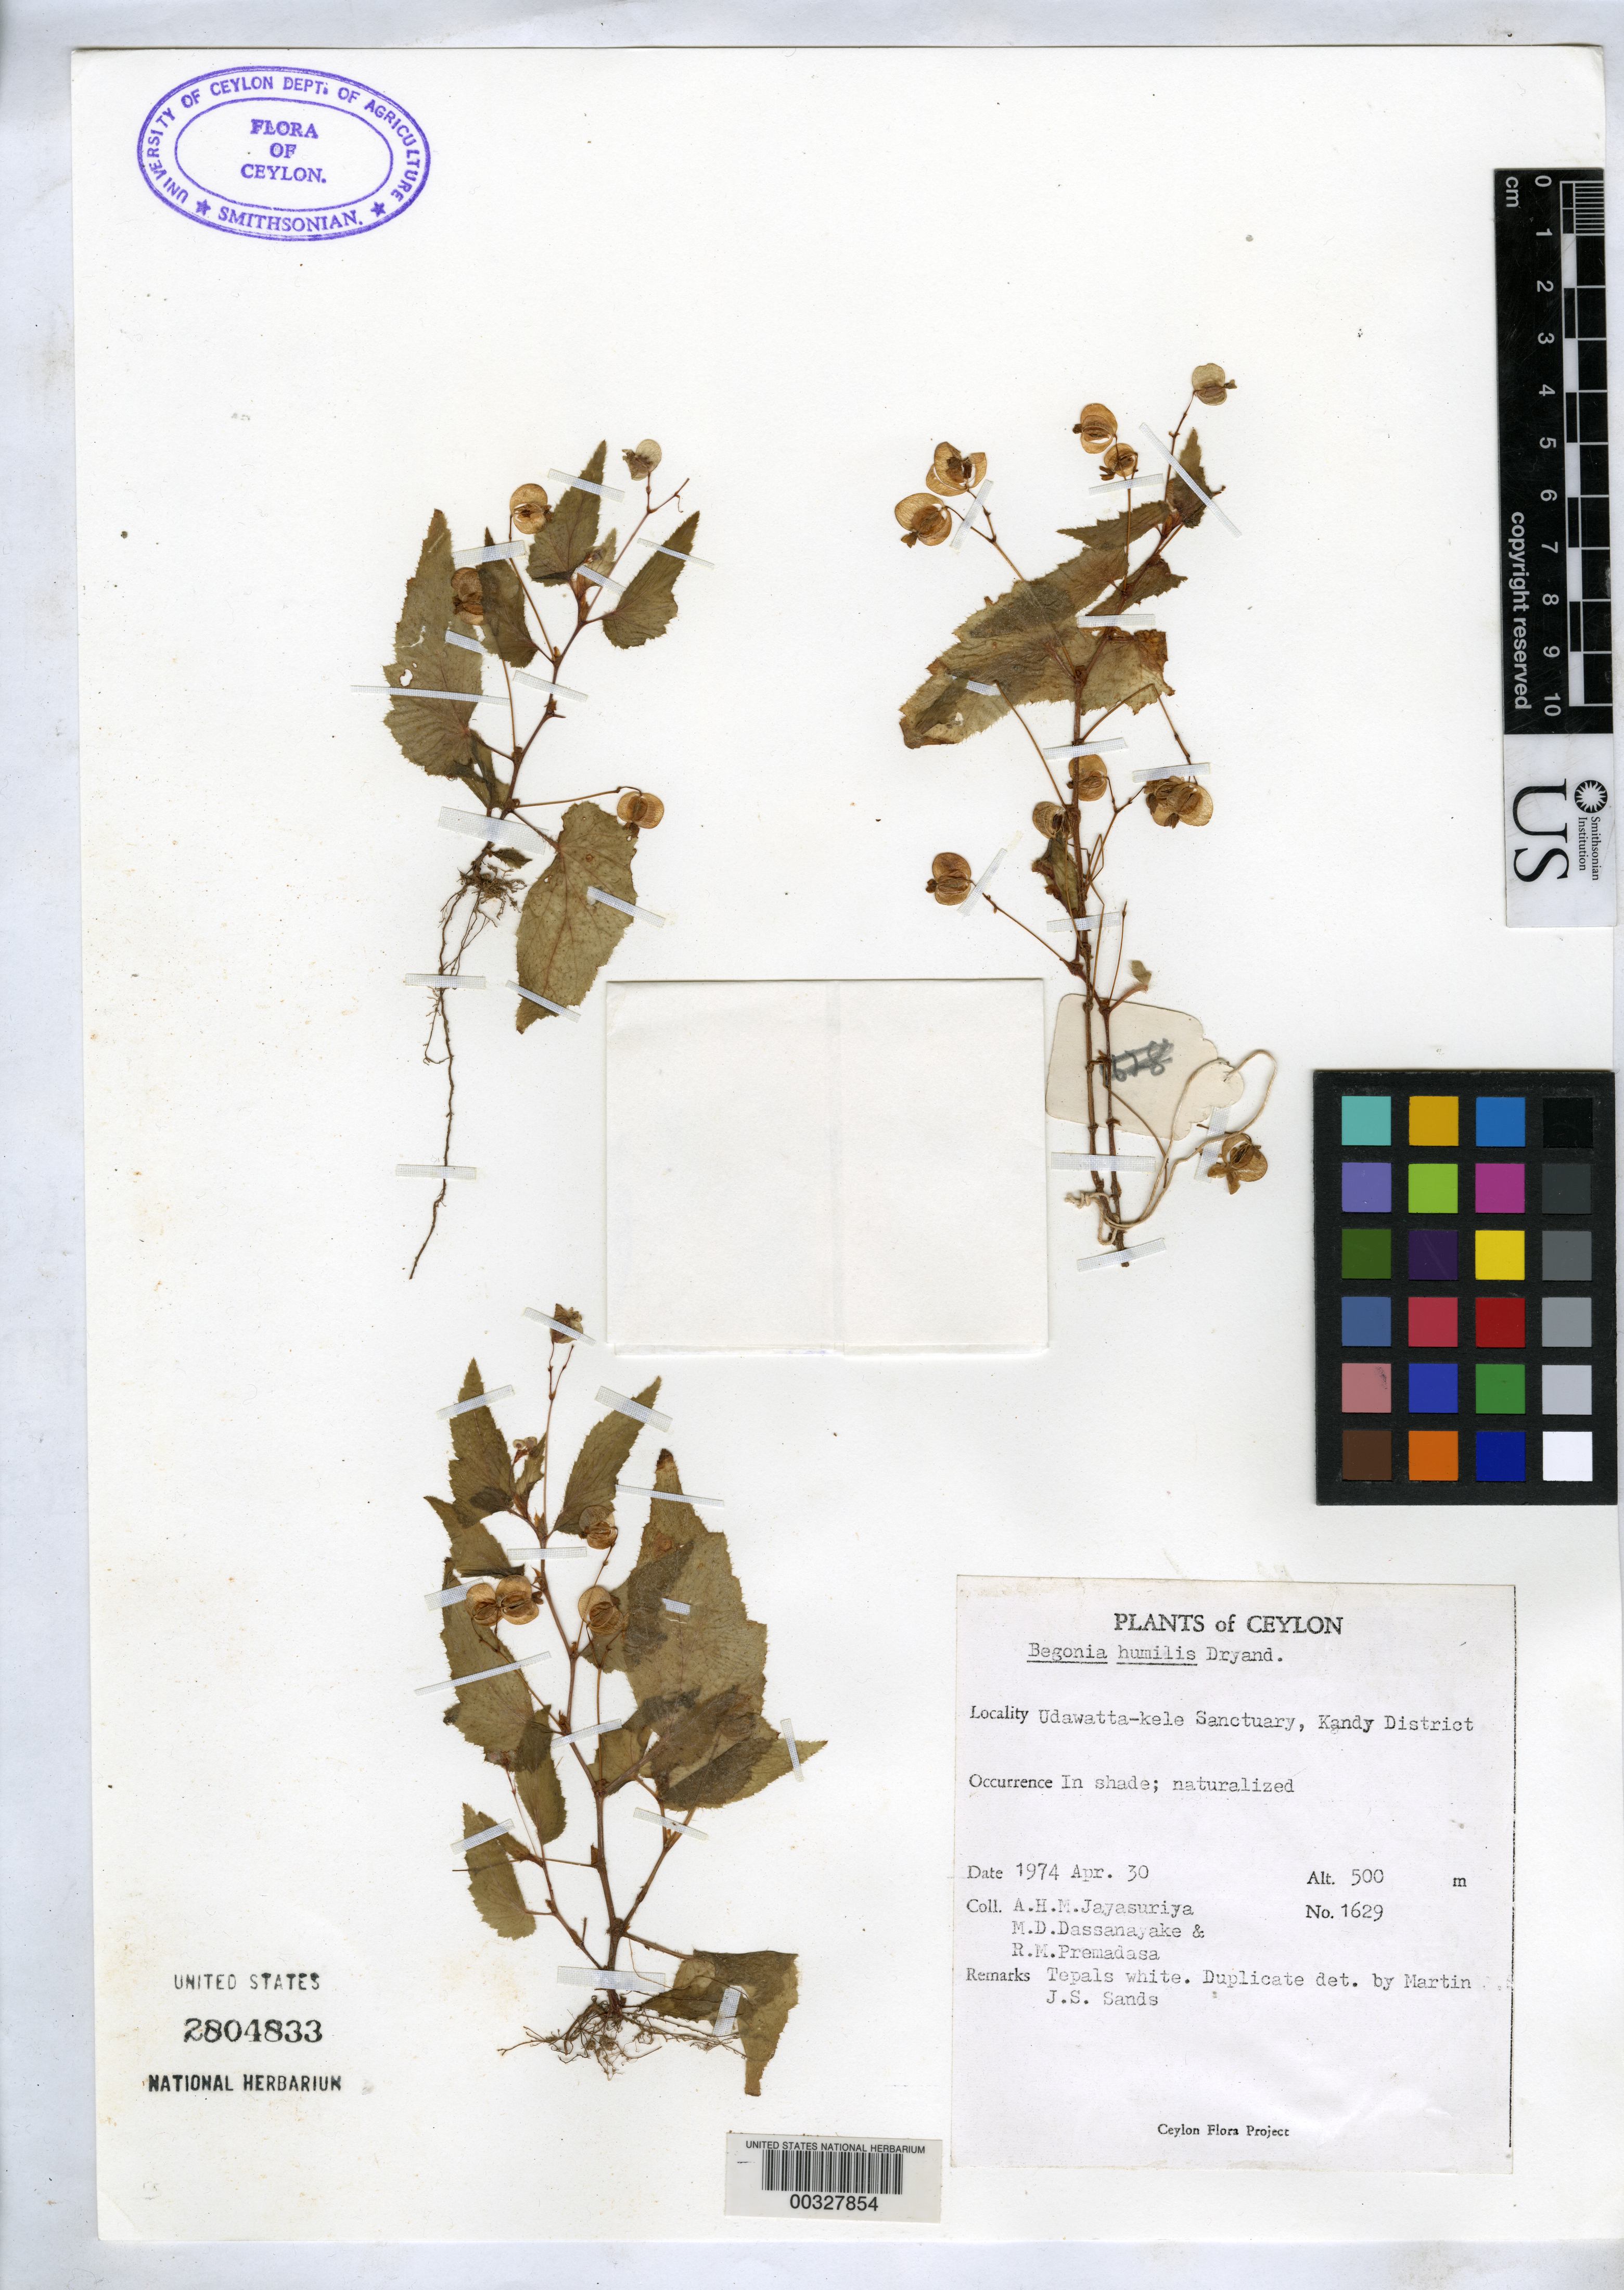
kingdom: Plantae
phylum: Tracheophyta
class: Magnoliopsida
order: Cucurbitales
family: Begoniaceae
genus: Begonia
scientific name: Begonia humilis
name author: Aiton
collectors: A. H. Jayasuriya, M. Dassanayake & R. Premadasa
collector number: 1629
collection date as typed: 30 Apr 1974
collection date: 1974-04-30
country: Sri Lanka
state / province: Central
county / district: Kandy Dist.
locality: Udawatta-kele sanctuary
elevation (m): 500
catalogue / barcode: US 2804833